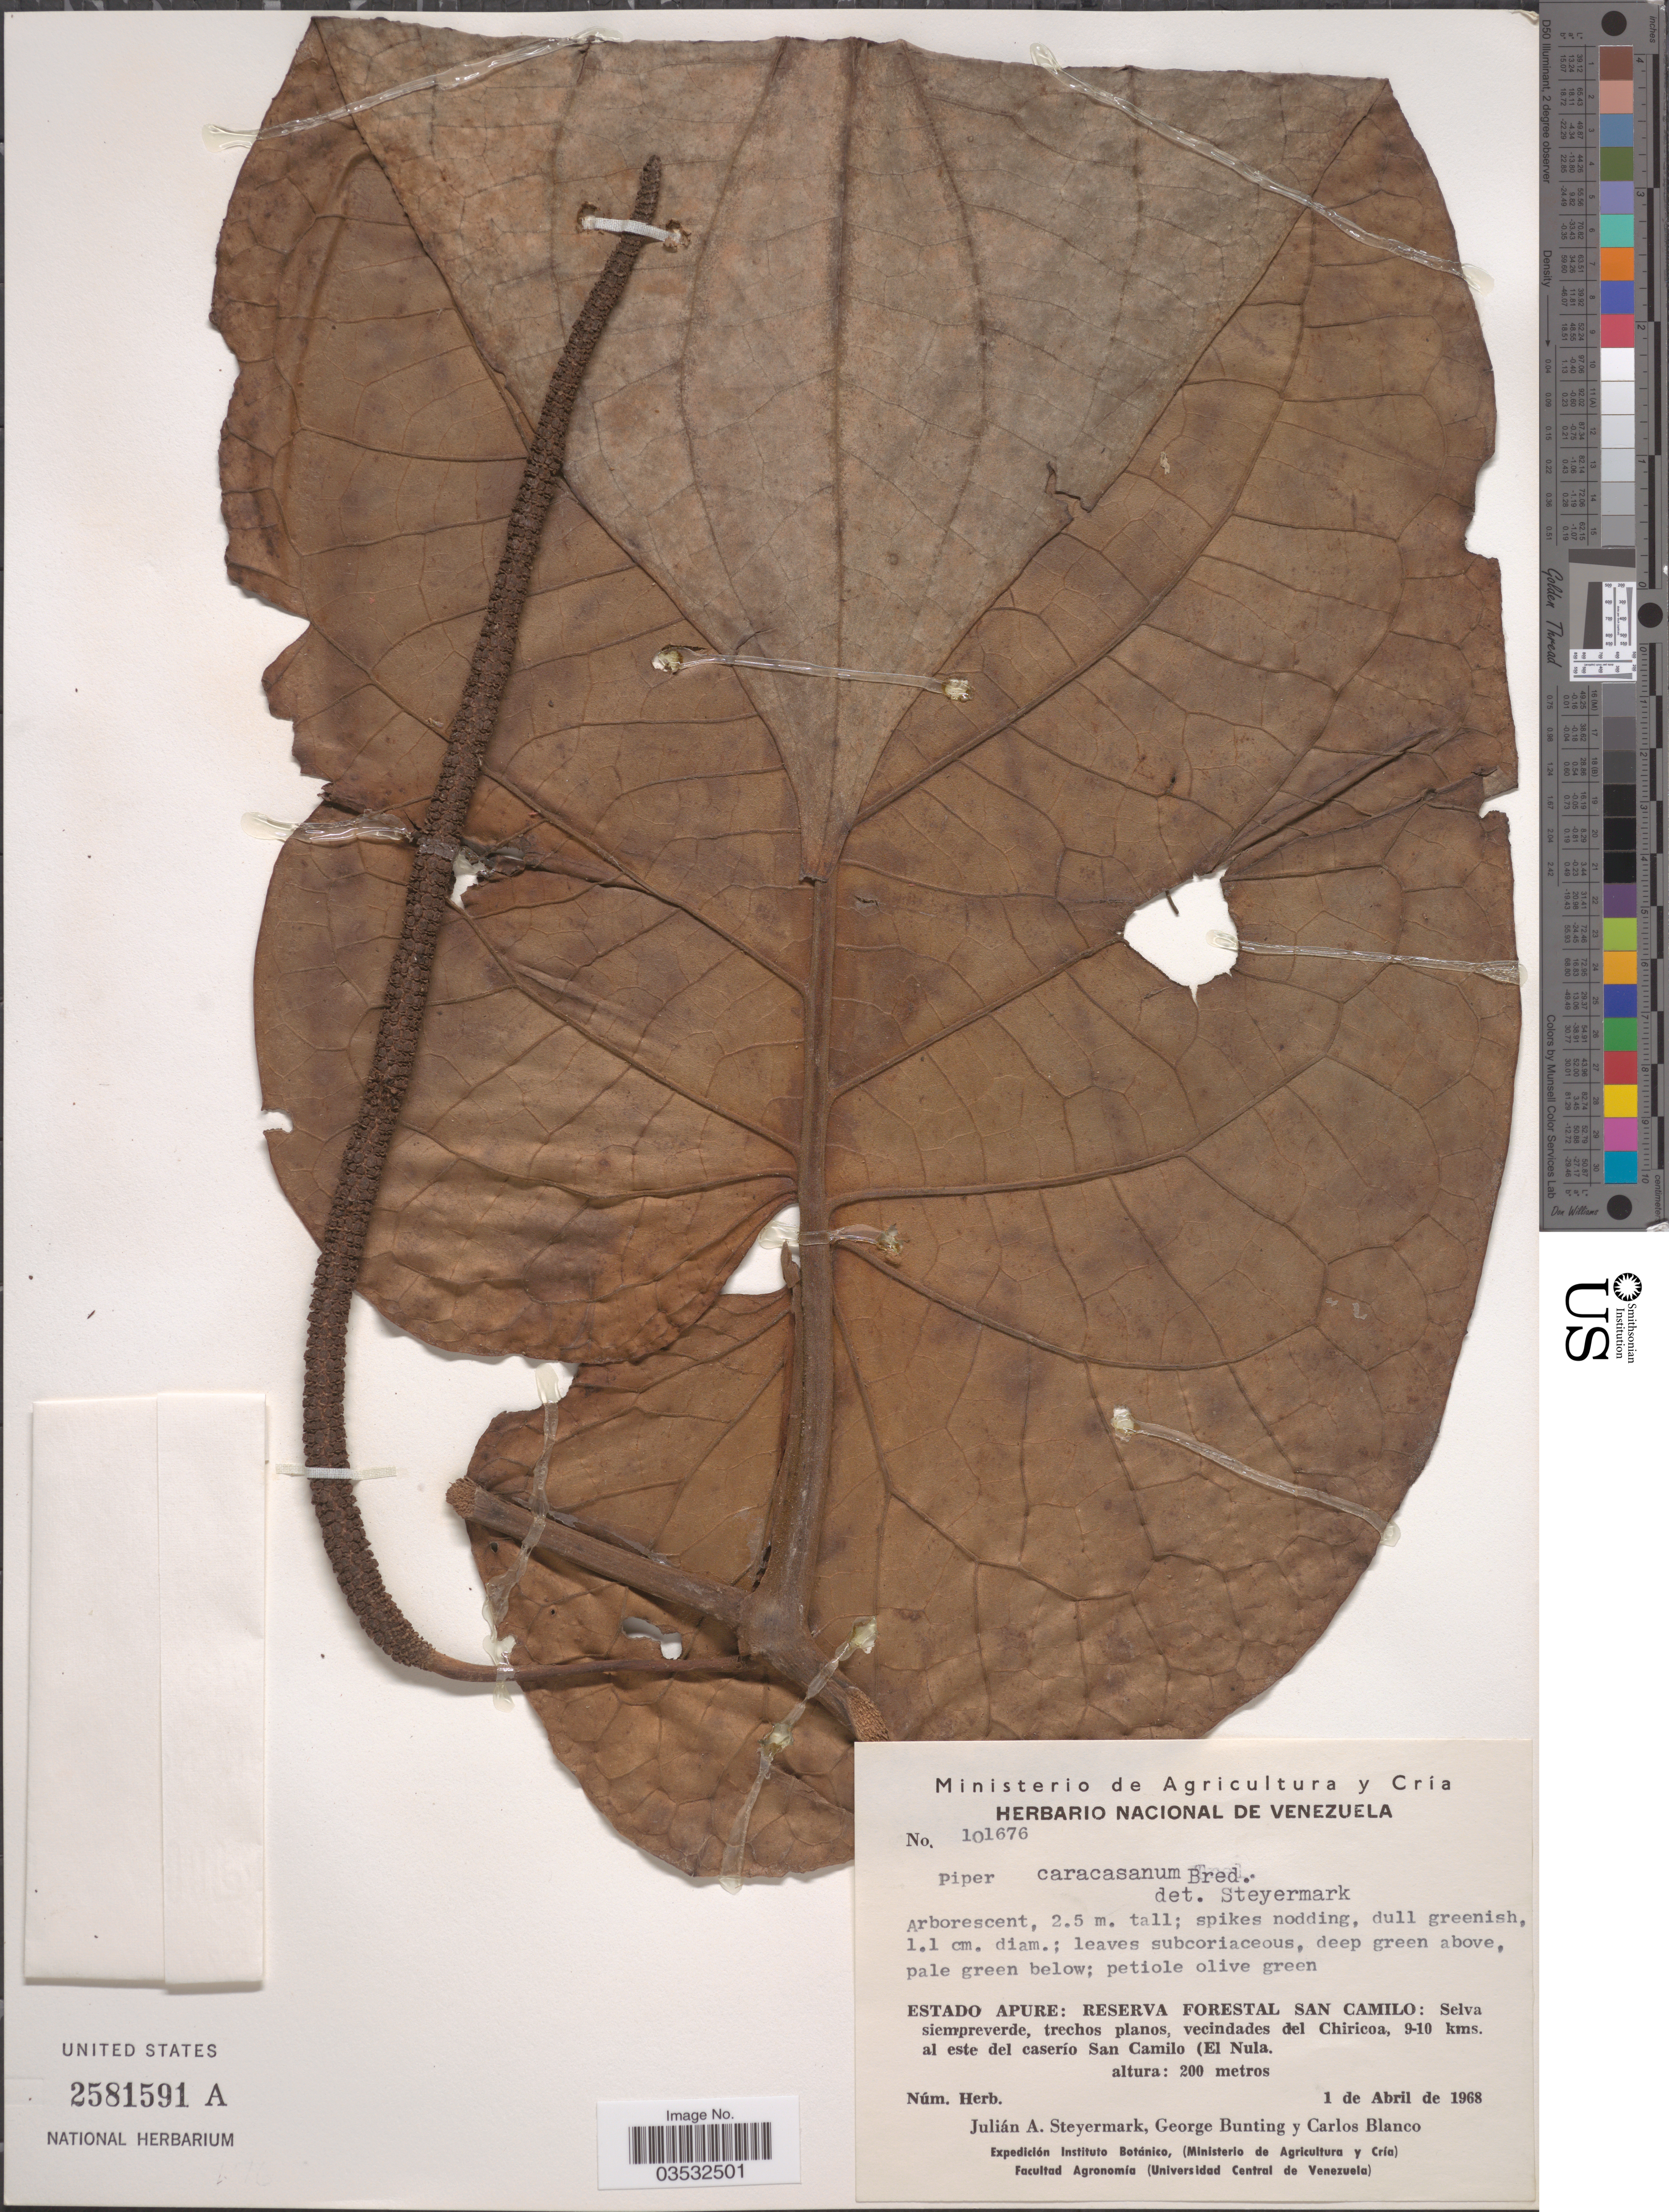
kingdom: Plantae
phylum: Tracheophyta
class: Magnoliopsida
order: Piperales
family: Piperaceae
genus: Piper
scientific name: Piper caracasanum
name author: Bredem. ex Link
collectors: J. Steyermark, G. S. Bunting & C. Blanco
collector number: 101676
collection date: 1968-04-01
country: Venezuela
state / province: Apure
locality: Reserva Forestal San Camilo: Selva siempreverde, trechos planos, vecindades del Chiricoa, 9-10 kms. al este del caserío San Camilo (El Nula.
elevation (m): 200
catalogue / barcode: US 2581591A